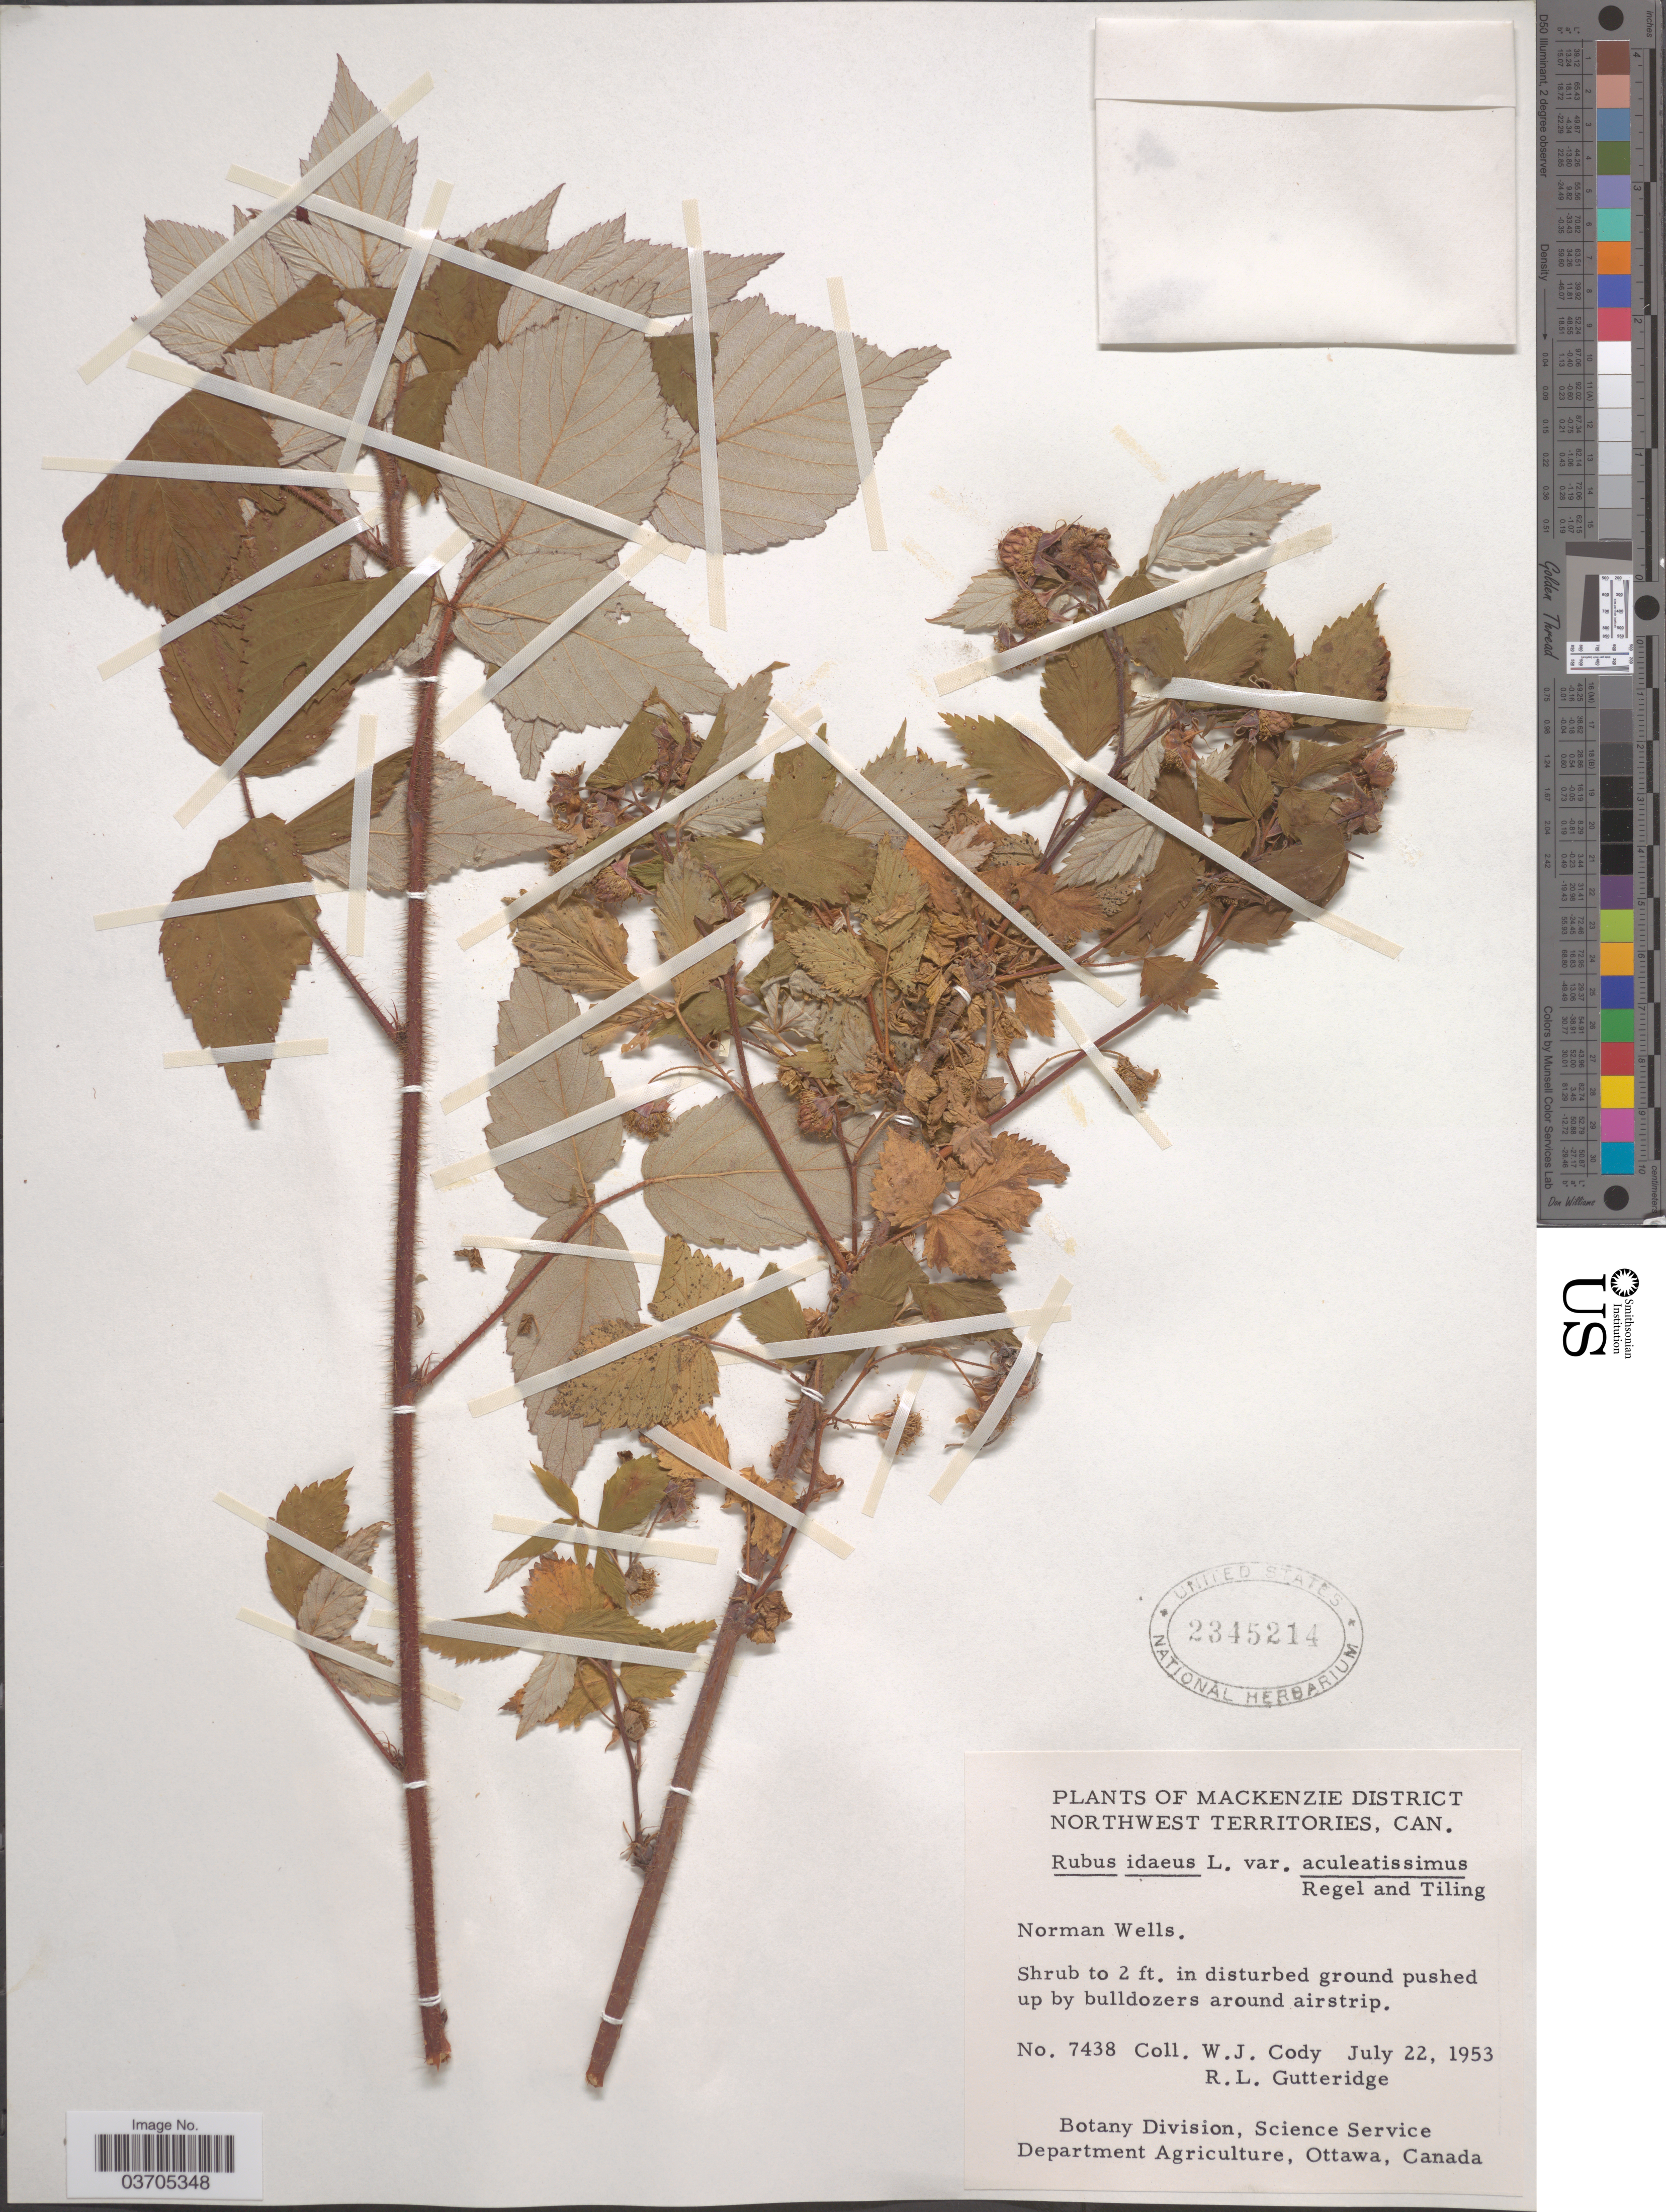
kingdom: Plantae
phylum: Tracheophyta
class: Magnoliopsida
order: Rosales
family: Rosaceae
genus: Rubus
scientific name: Rubus idaeus var. aculeatissimus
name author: Regel & Tiling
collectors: W. Cody & R. Gutteridge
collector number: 7438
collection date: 1953-07-22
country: Canada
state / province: Northwest Territories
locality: Mackenzie District. Norman Wells.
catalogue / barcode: US 2345214